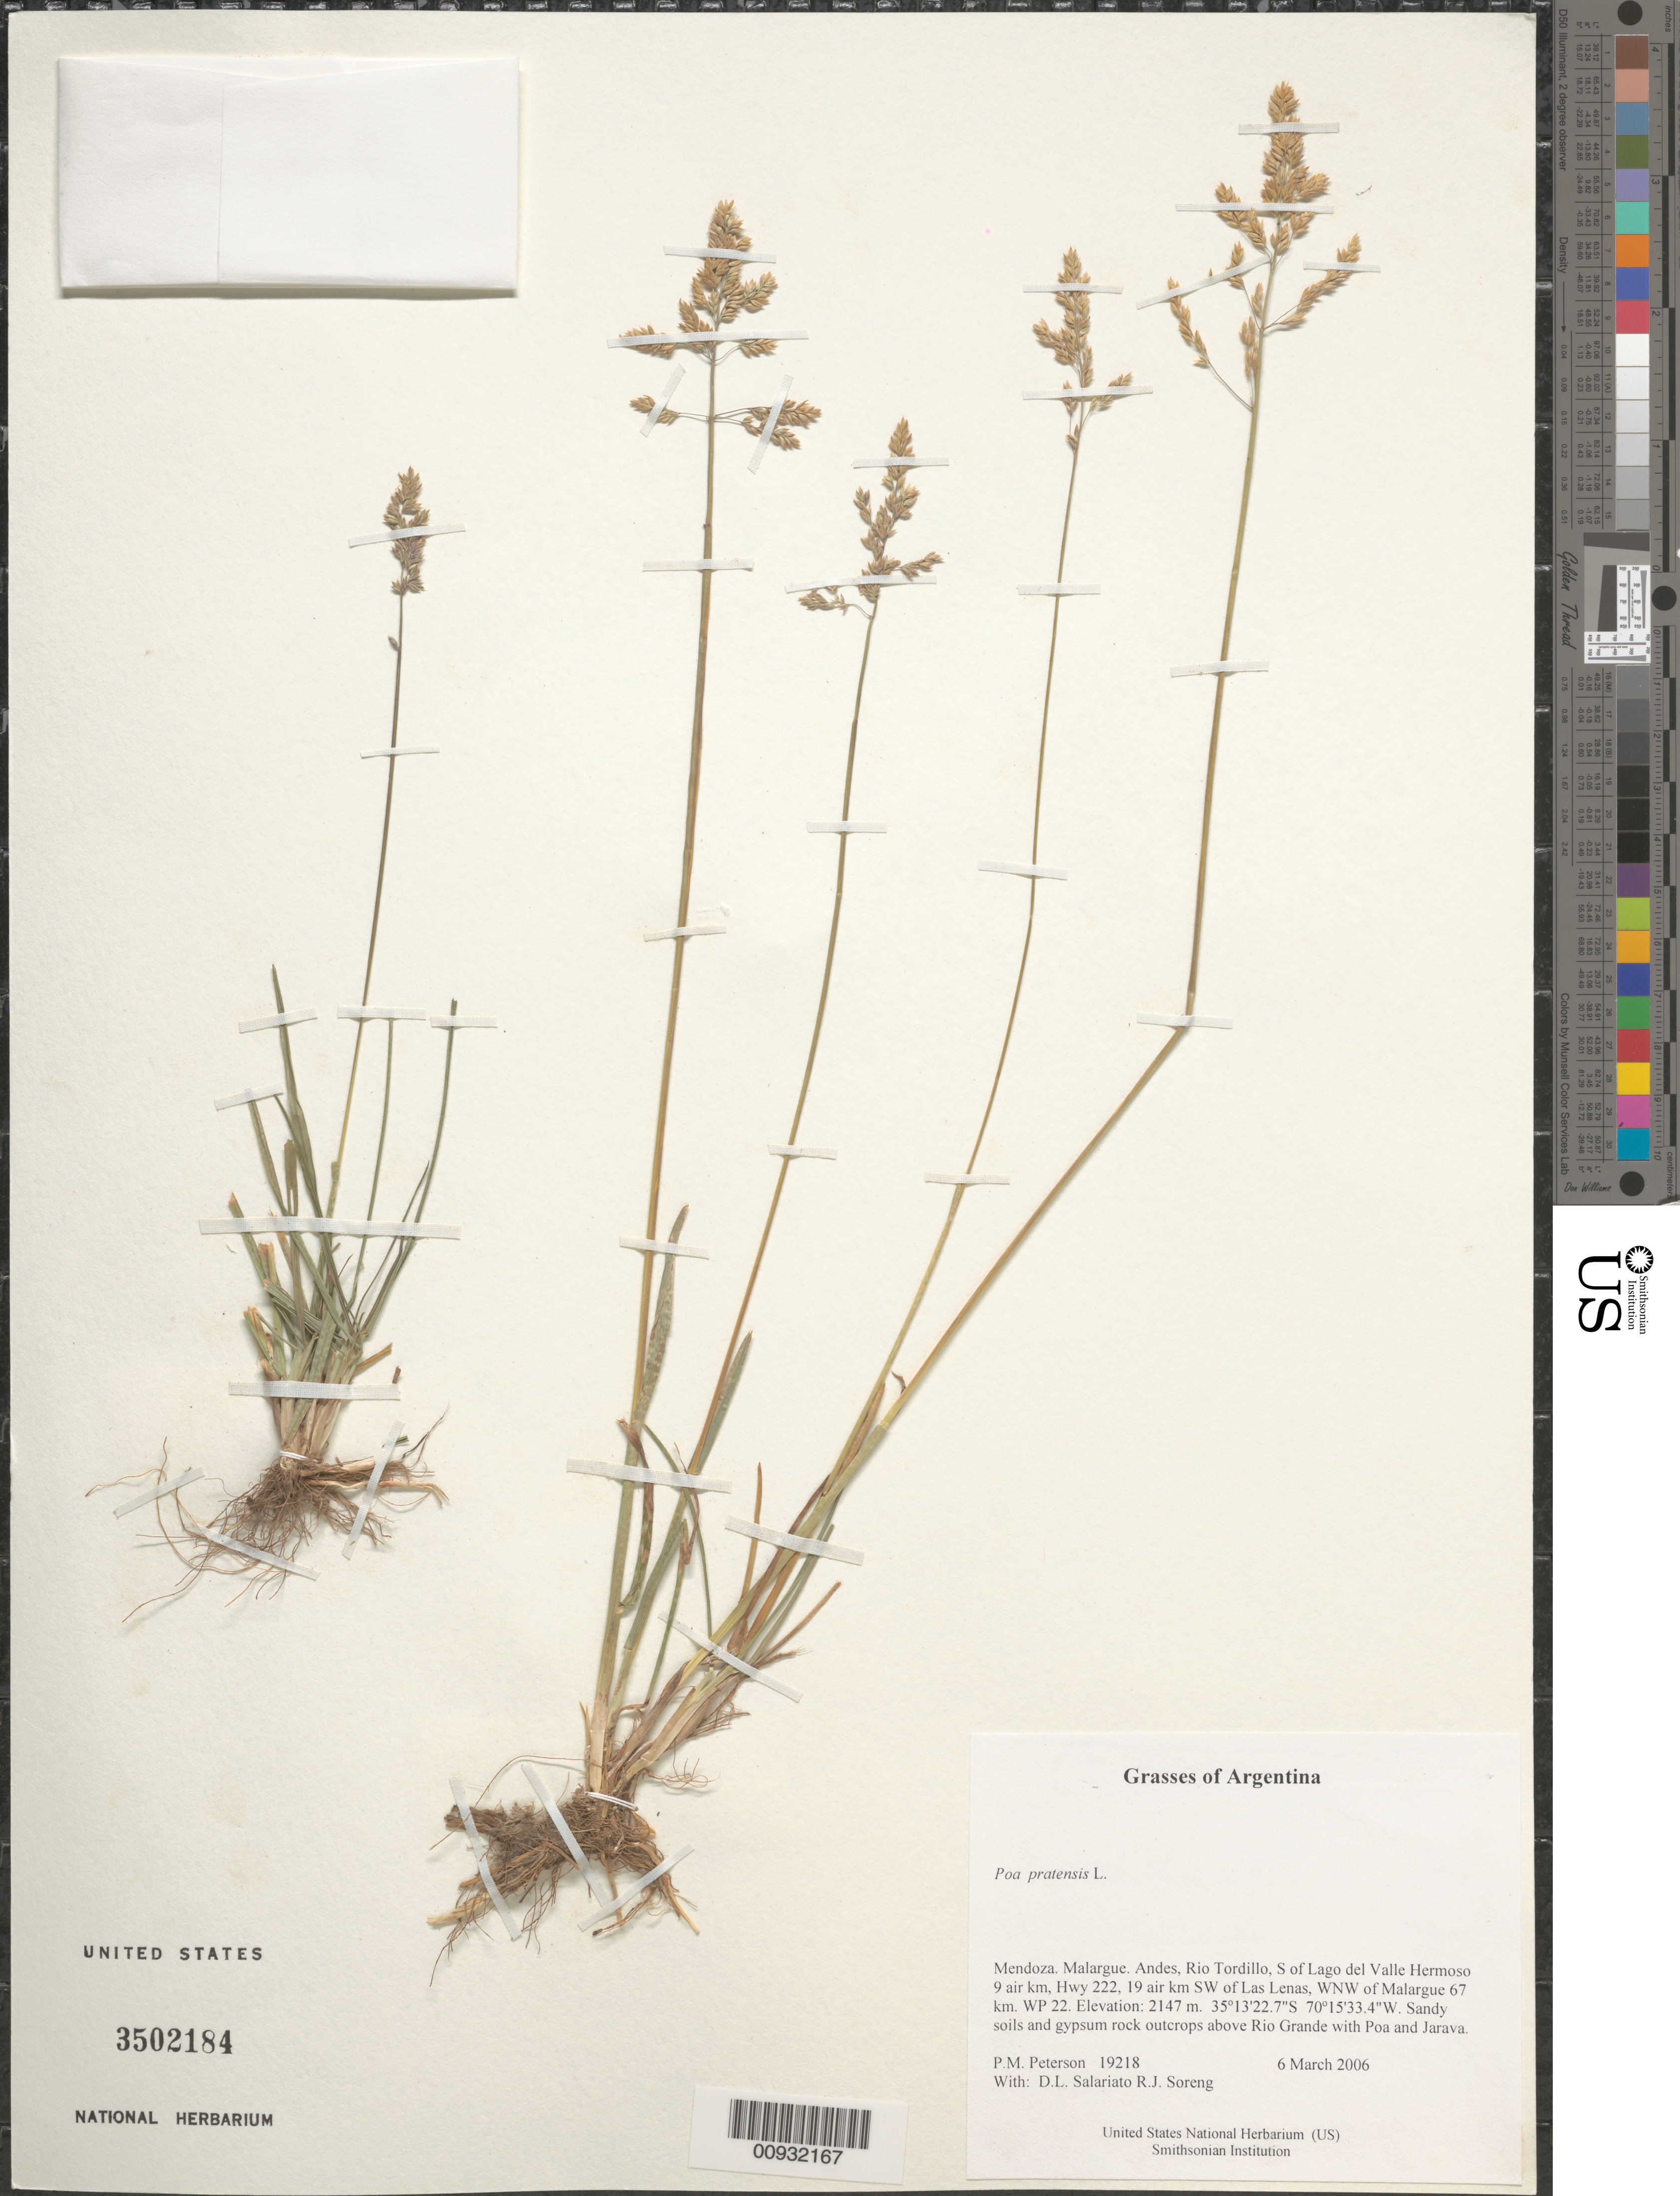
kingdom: Plantae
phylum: Tracheophyta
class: Liliopsida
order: Poales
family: Poaceae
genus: Poa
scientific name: Poa pratensis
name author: L.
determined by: Soreng, Robert J., Research Associate (BOT), Smithsonian Institution - National Museum of Natural History (UNITED STATES)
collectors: P. M. Peterson, R. J. Soreng, D. Salariato & A. Panizza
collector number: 19218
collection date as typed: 06 Mar 2006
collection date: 2006-03-06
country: Argentina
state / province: Mendoza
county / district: Malargue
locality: Andes, Rio Tordillo, S of Lago del Valle Hermoso 9 air km, Hwy 222, 19 air km SW of Las Lenas, WNW of Malargue 67 km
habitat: Sandy soils and gypsum rock outcrops above Rio Grande with Poa and Jarava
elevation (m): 2147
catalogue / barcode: US 3502184